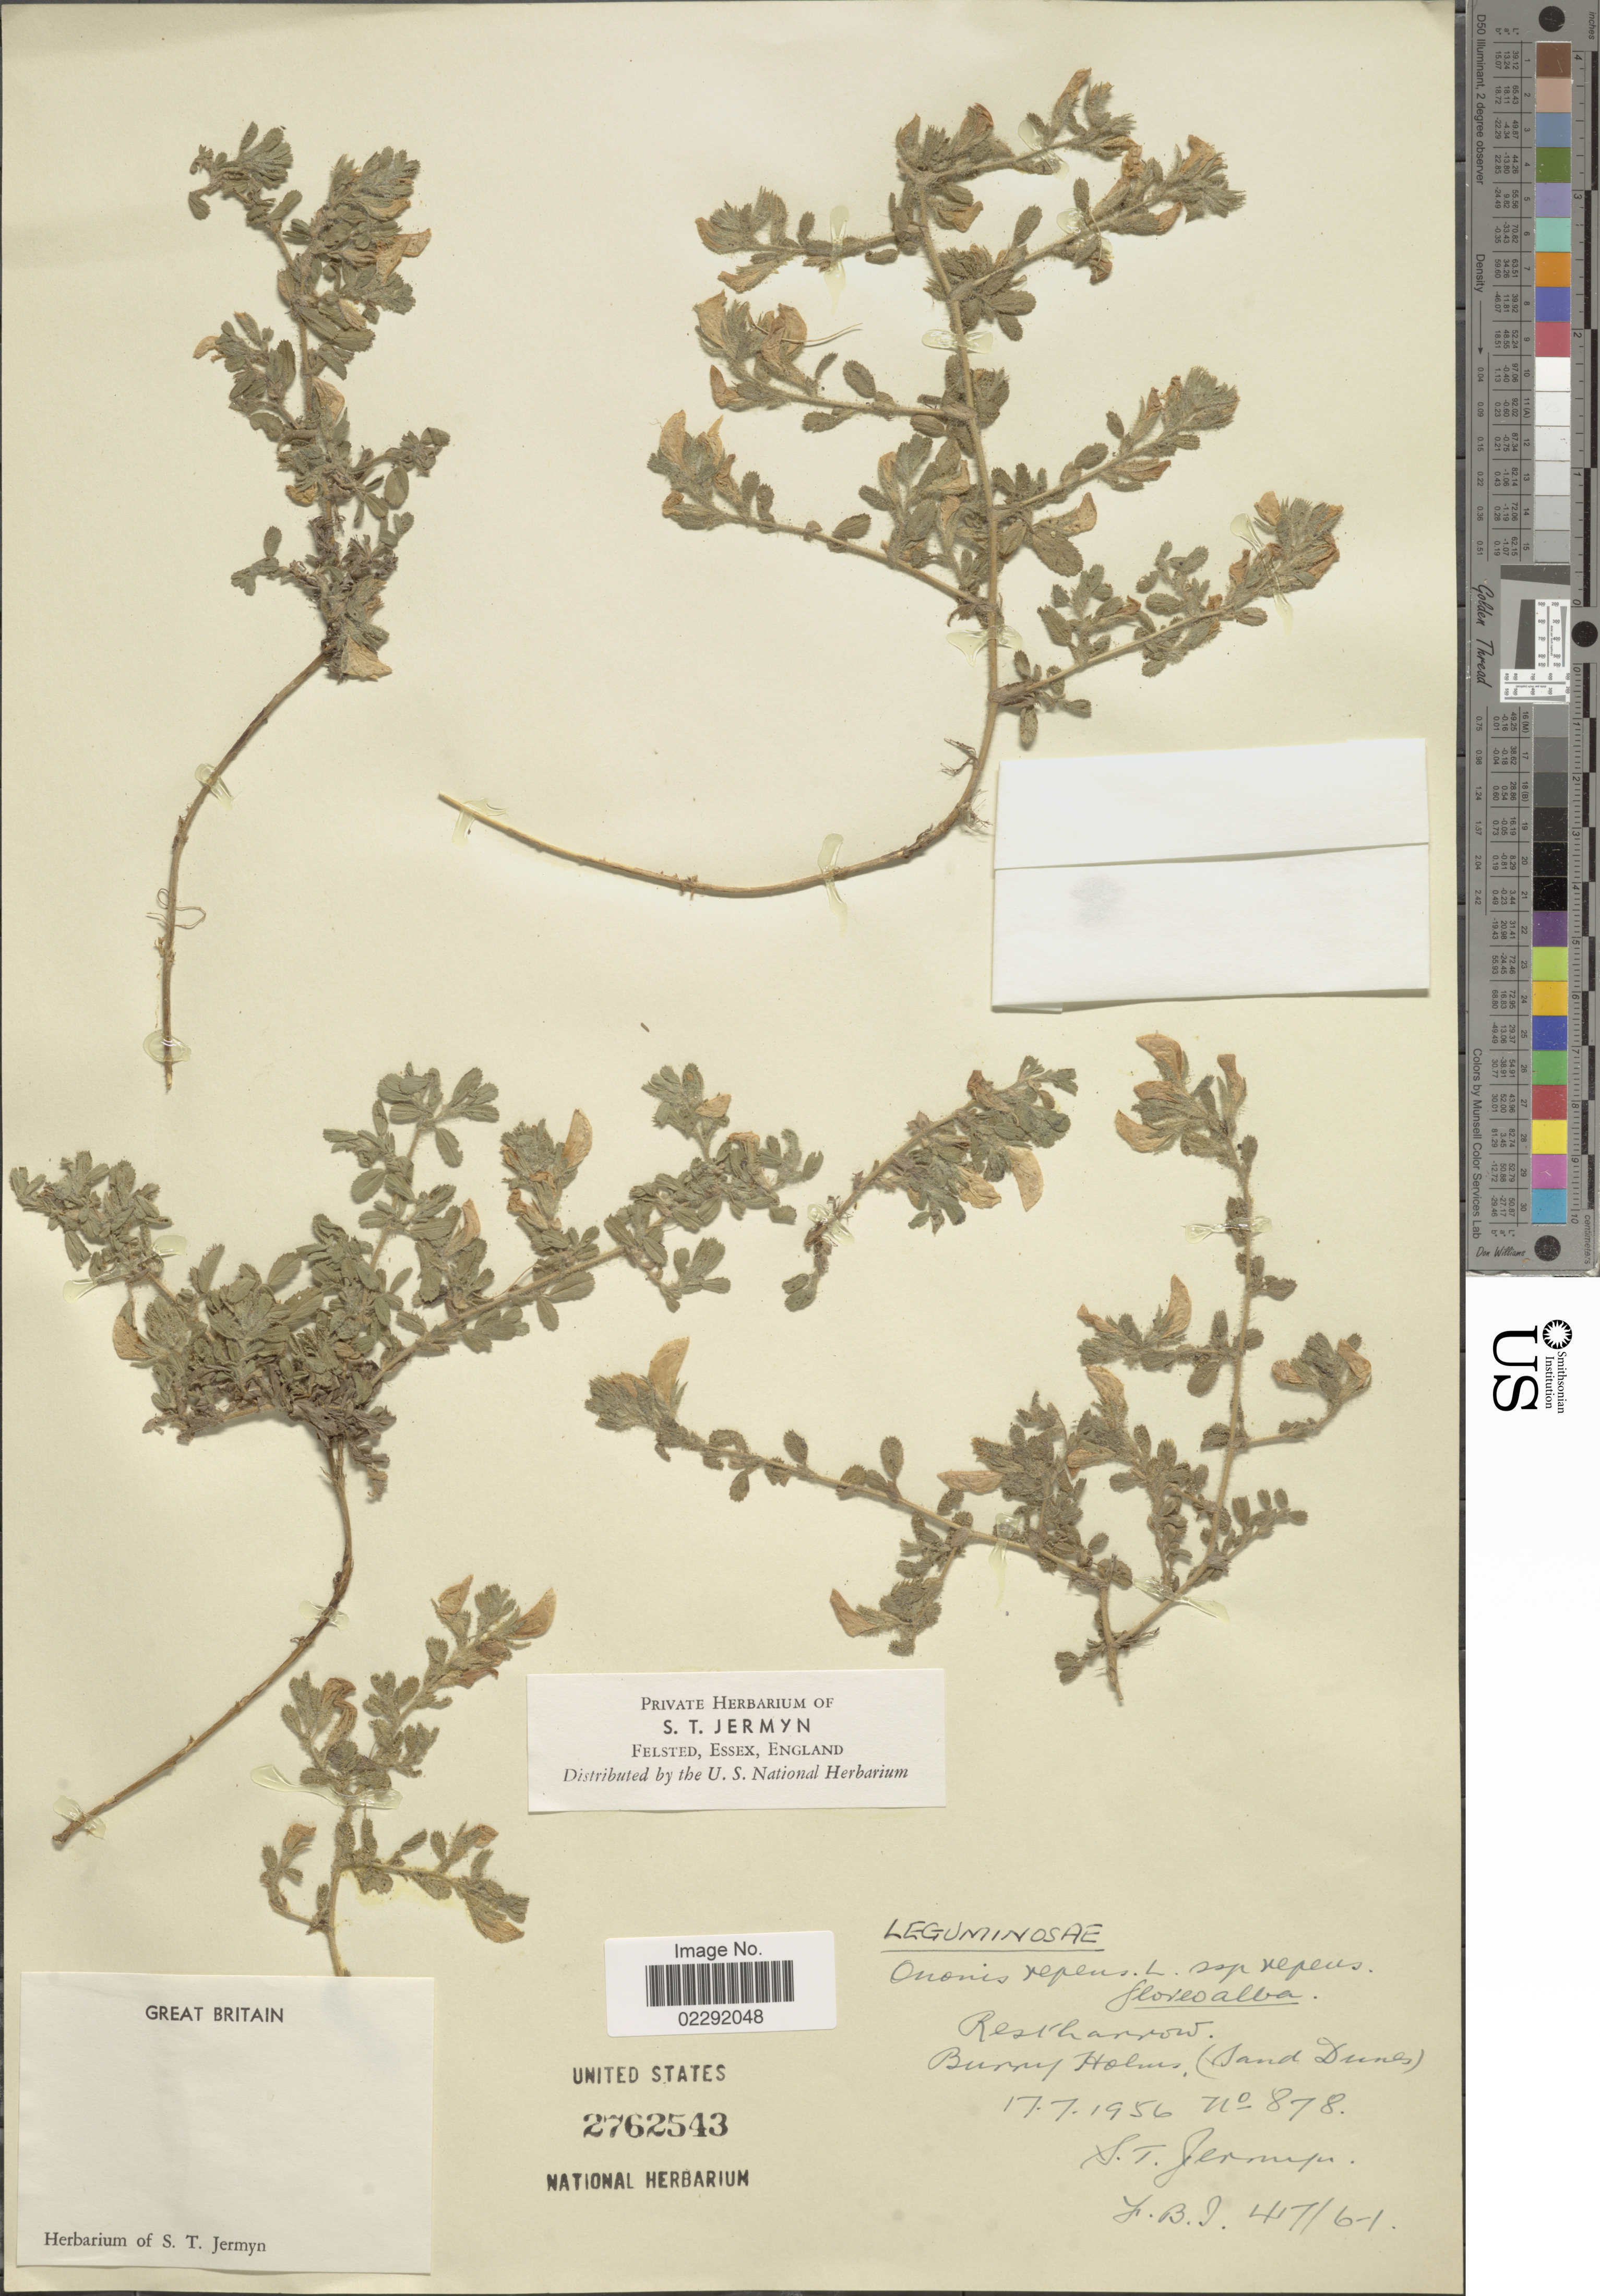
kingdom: Plantae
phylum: Tracheophyta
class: Magnoliopsida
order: Fabales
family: Fabaceae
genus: Ononis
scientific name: Ononis repens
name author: L.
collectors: S. Jermyn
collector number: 878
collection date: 1956-07-17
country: United Kingdom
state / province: Wales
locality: Burry Holms (Sand Dunes).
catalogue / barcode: US 2762543